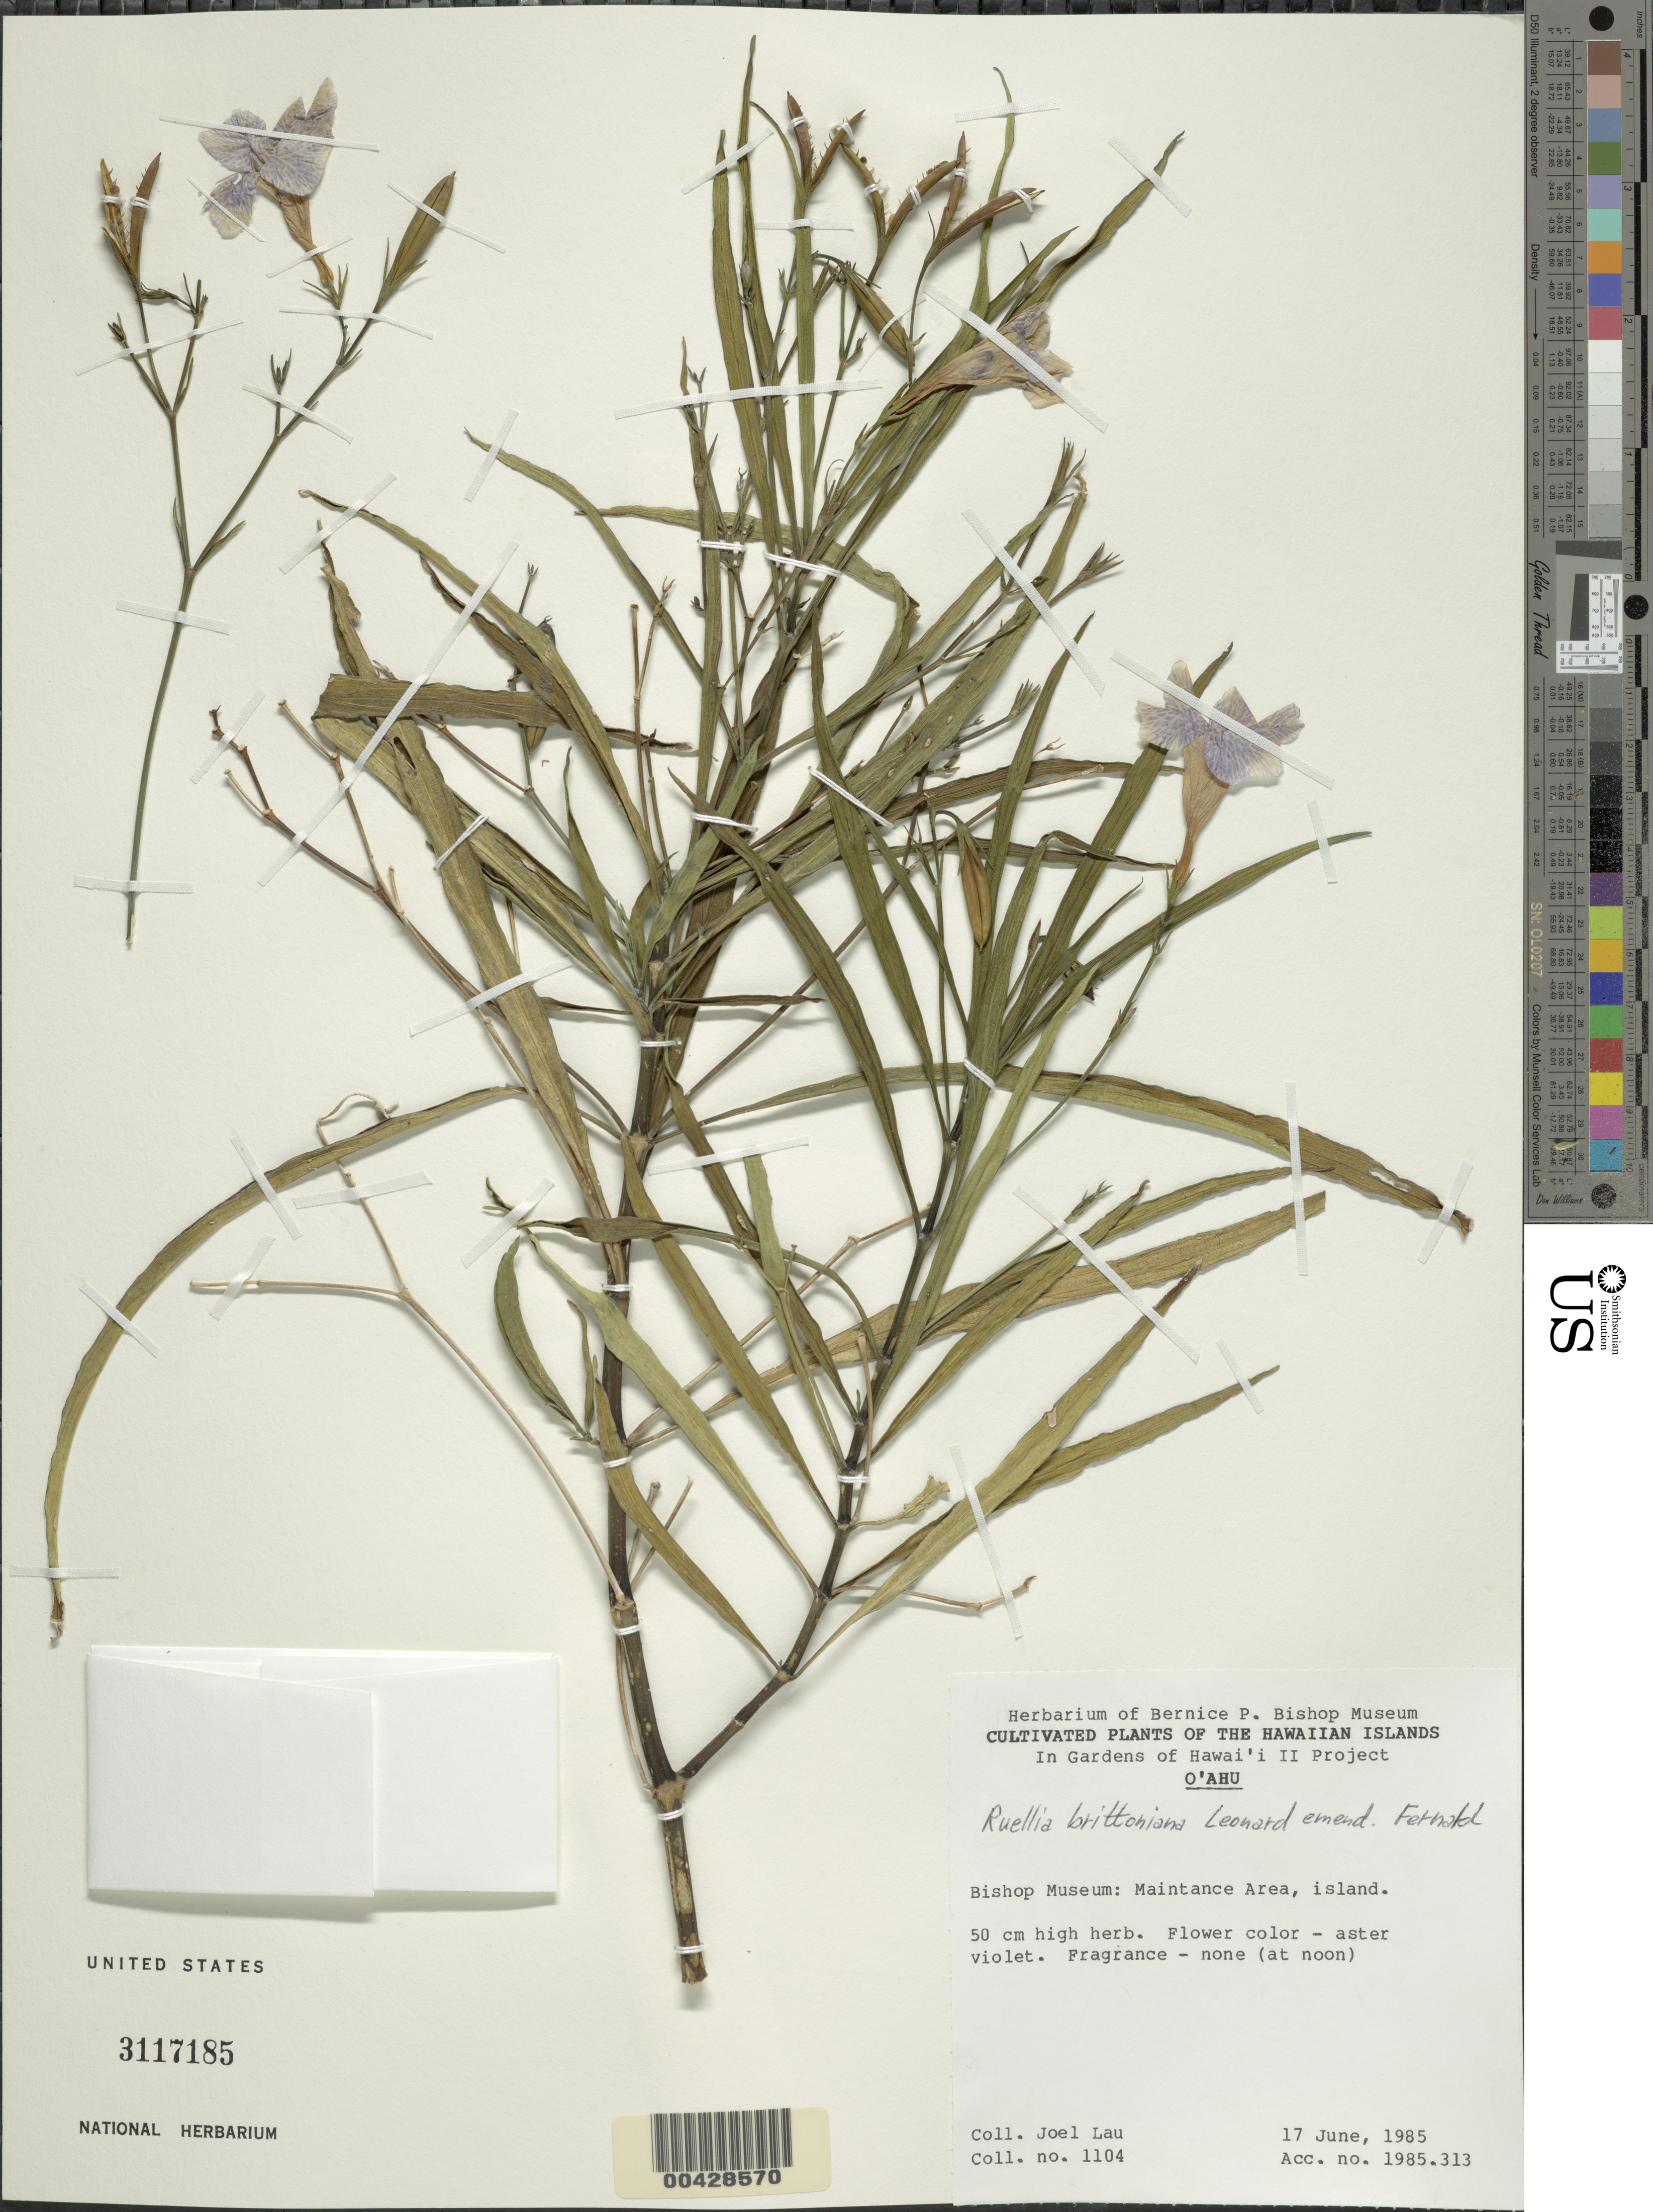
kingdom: Plantae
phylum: Tracheophyta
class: Magnoliopsida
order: Lamiales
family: Acanthaceae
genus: Ruellia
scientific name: Ruellia simplex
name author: C. Wright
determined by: Wagner, W. L., (BOT), Smithsonian Institution - National Museum of Natural History (UNITED STATES)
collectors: J. Lau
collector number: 1104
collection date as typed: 17 Jun 1985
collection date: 1985-06-17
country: United States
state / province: Hawaii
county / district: Honolulu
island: Oahu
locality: Bishop Museum, Maintance Area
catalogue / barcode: US 3117185